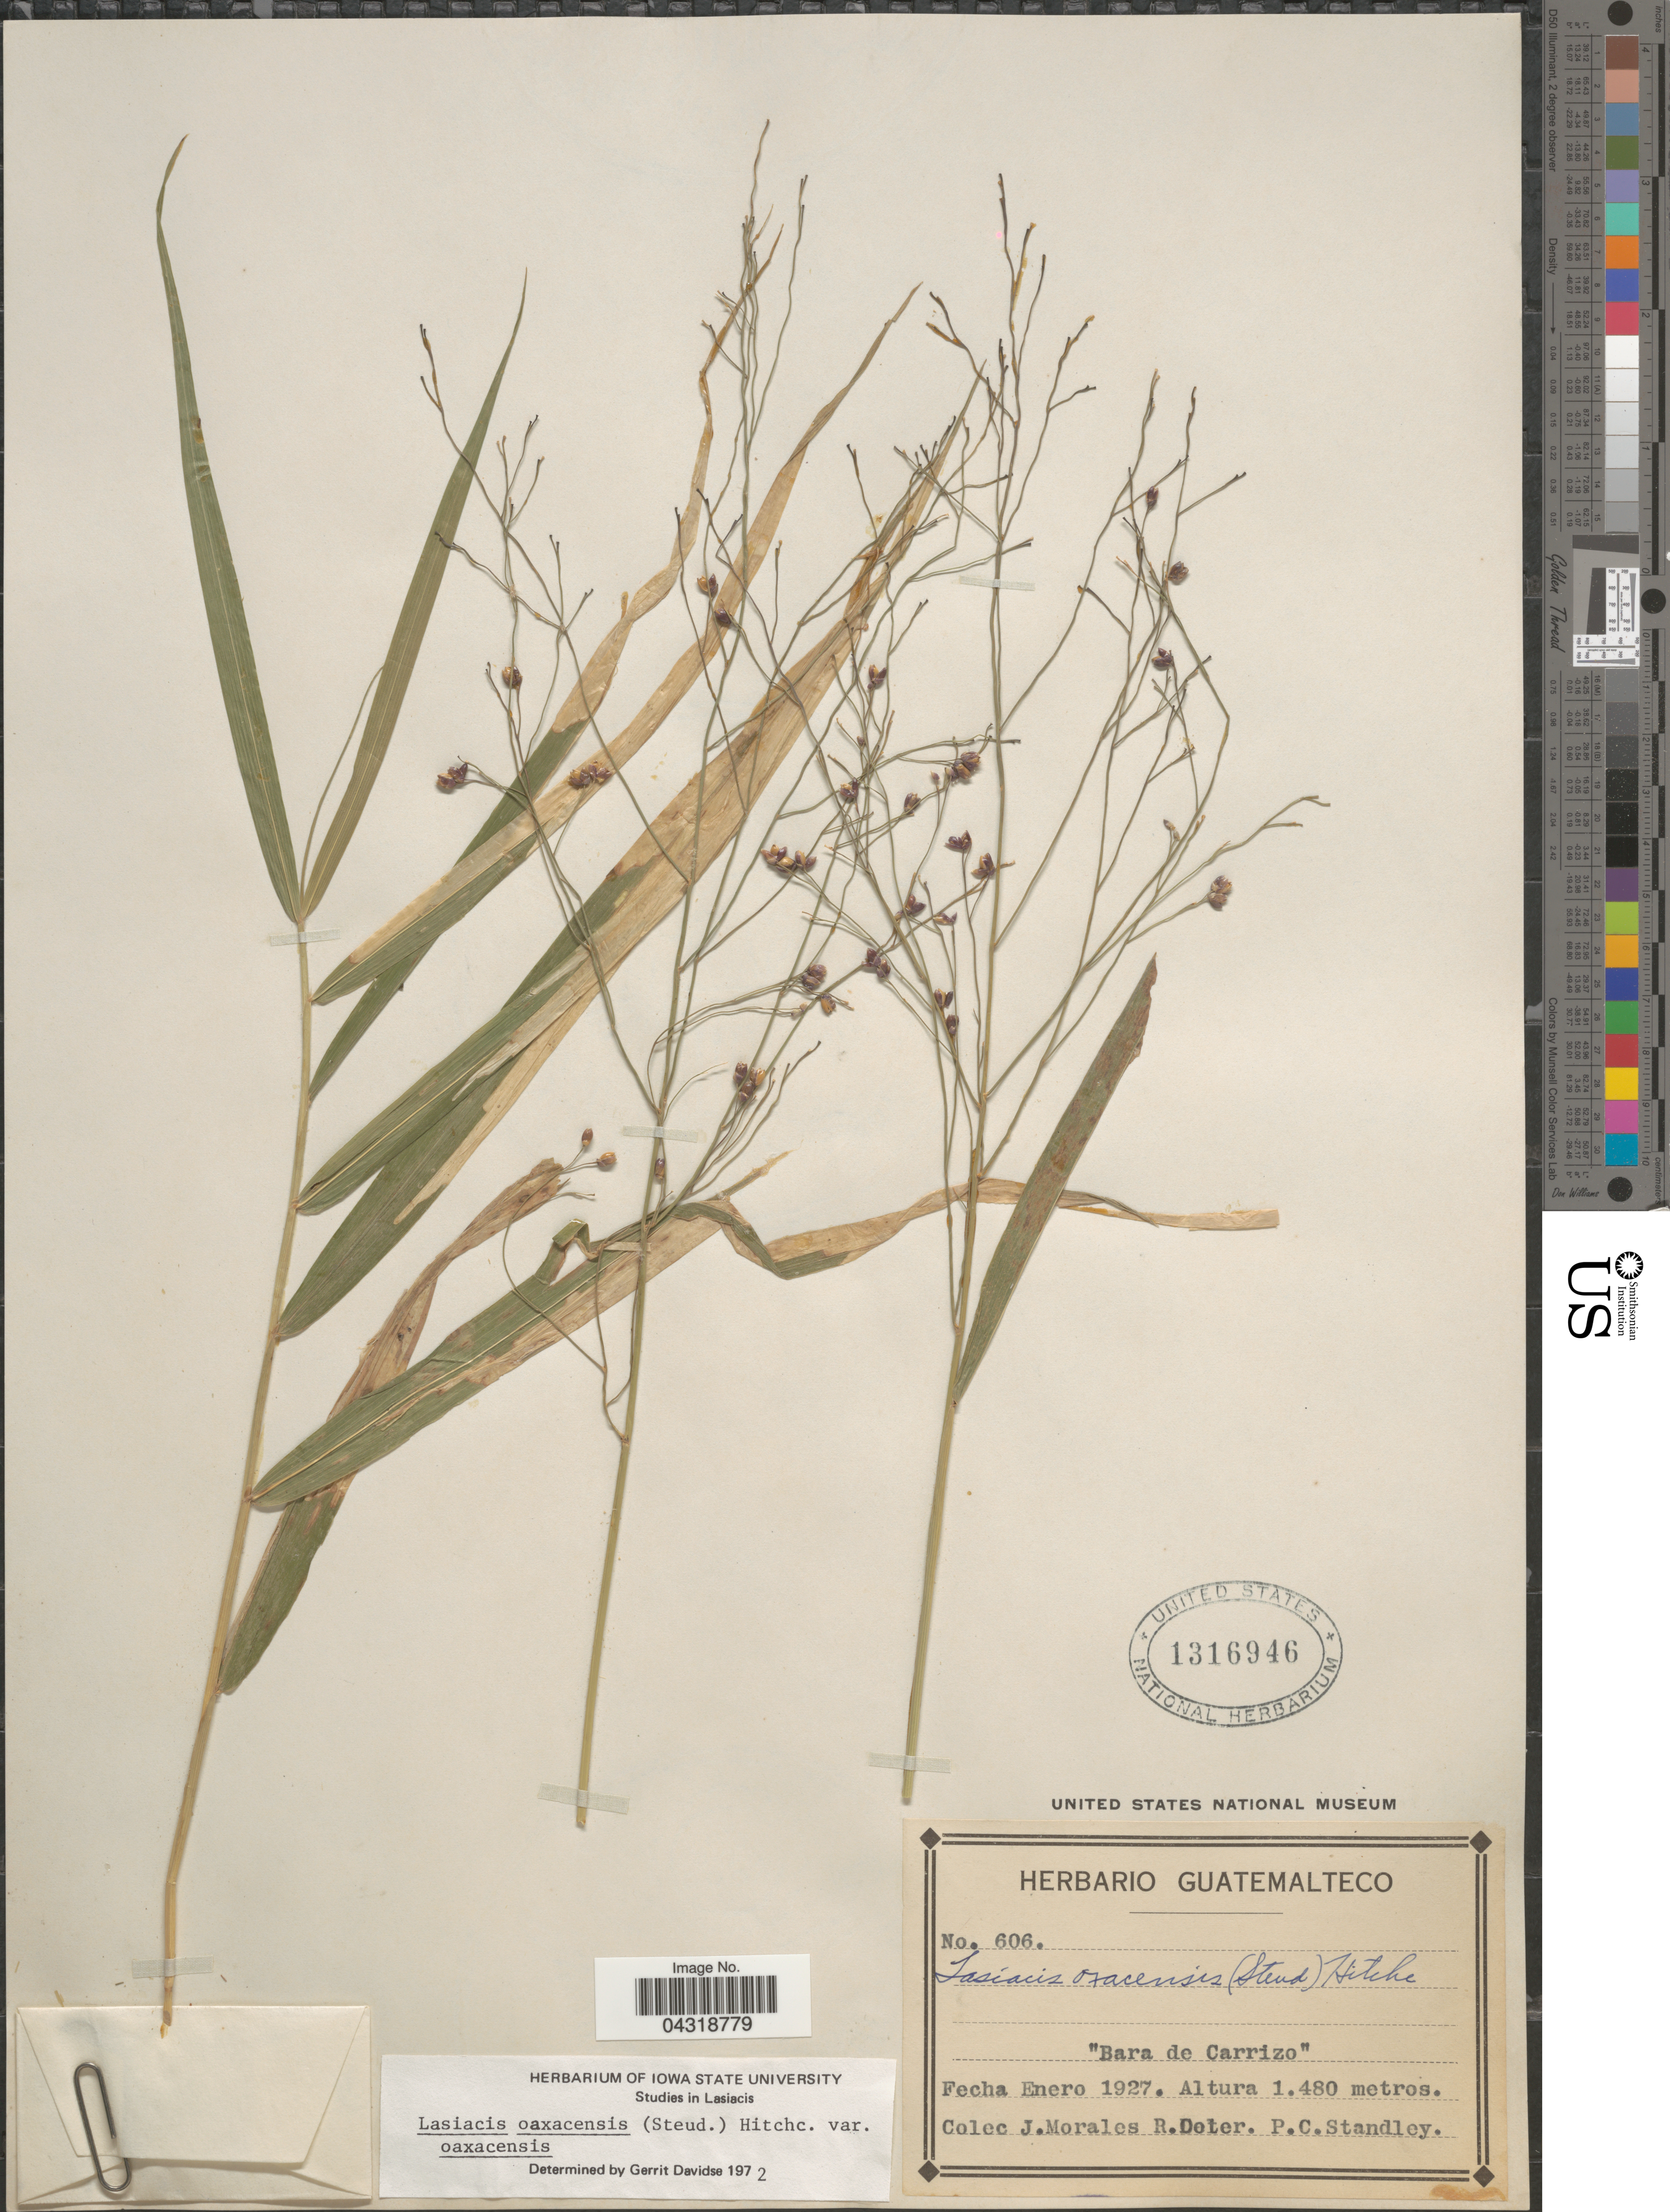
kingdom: Plantae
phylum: Tracheophyta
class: Liliopsida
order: Poales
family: Poaceae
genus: Lasiacis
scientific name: Lasiacis oaxacensis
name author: (Steud.) Hitchc.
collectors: J. Morales, R. Doter & P. C. Standley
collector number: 606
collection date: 1927-02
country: Guatemala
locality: Bara de Carrizo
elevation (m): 1480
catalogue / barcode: US 1316946